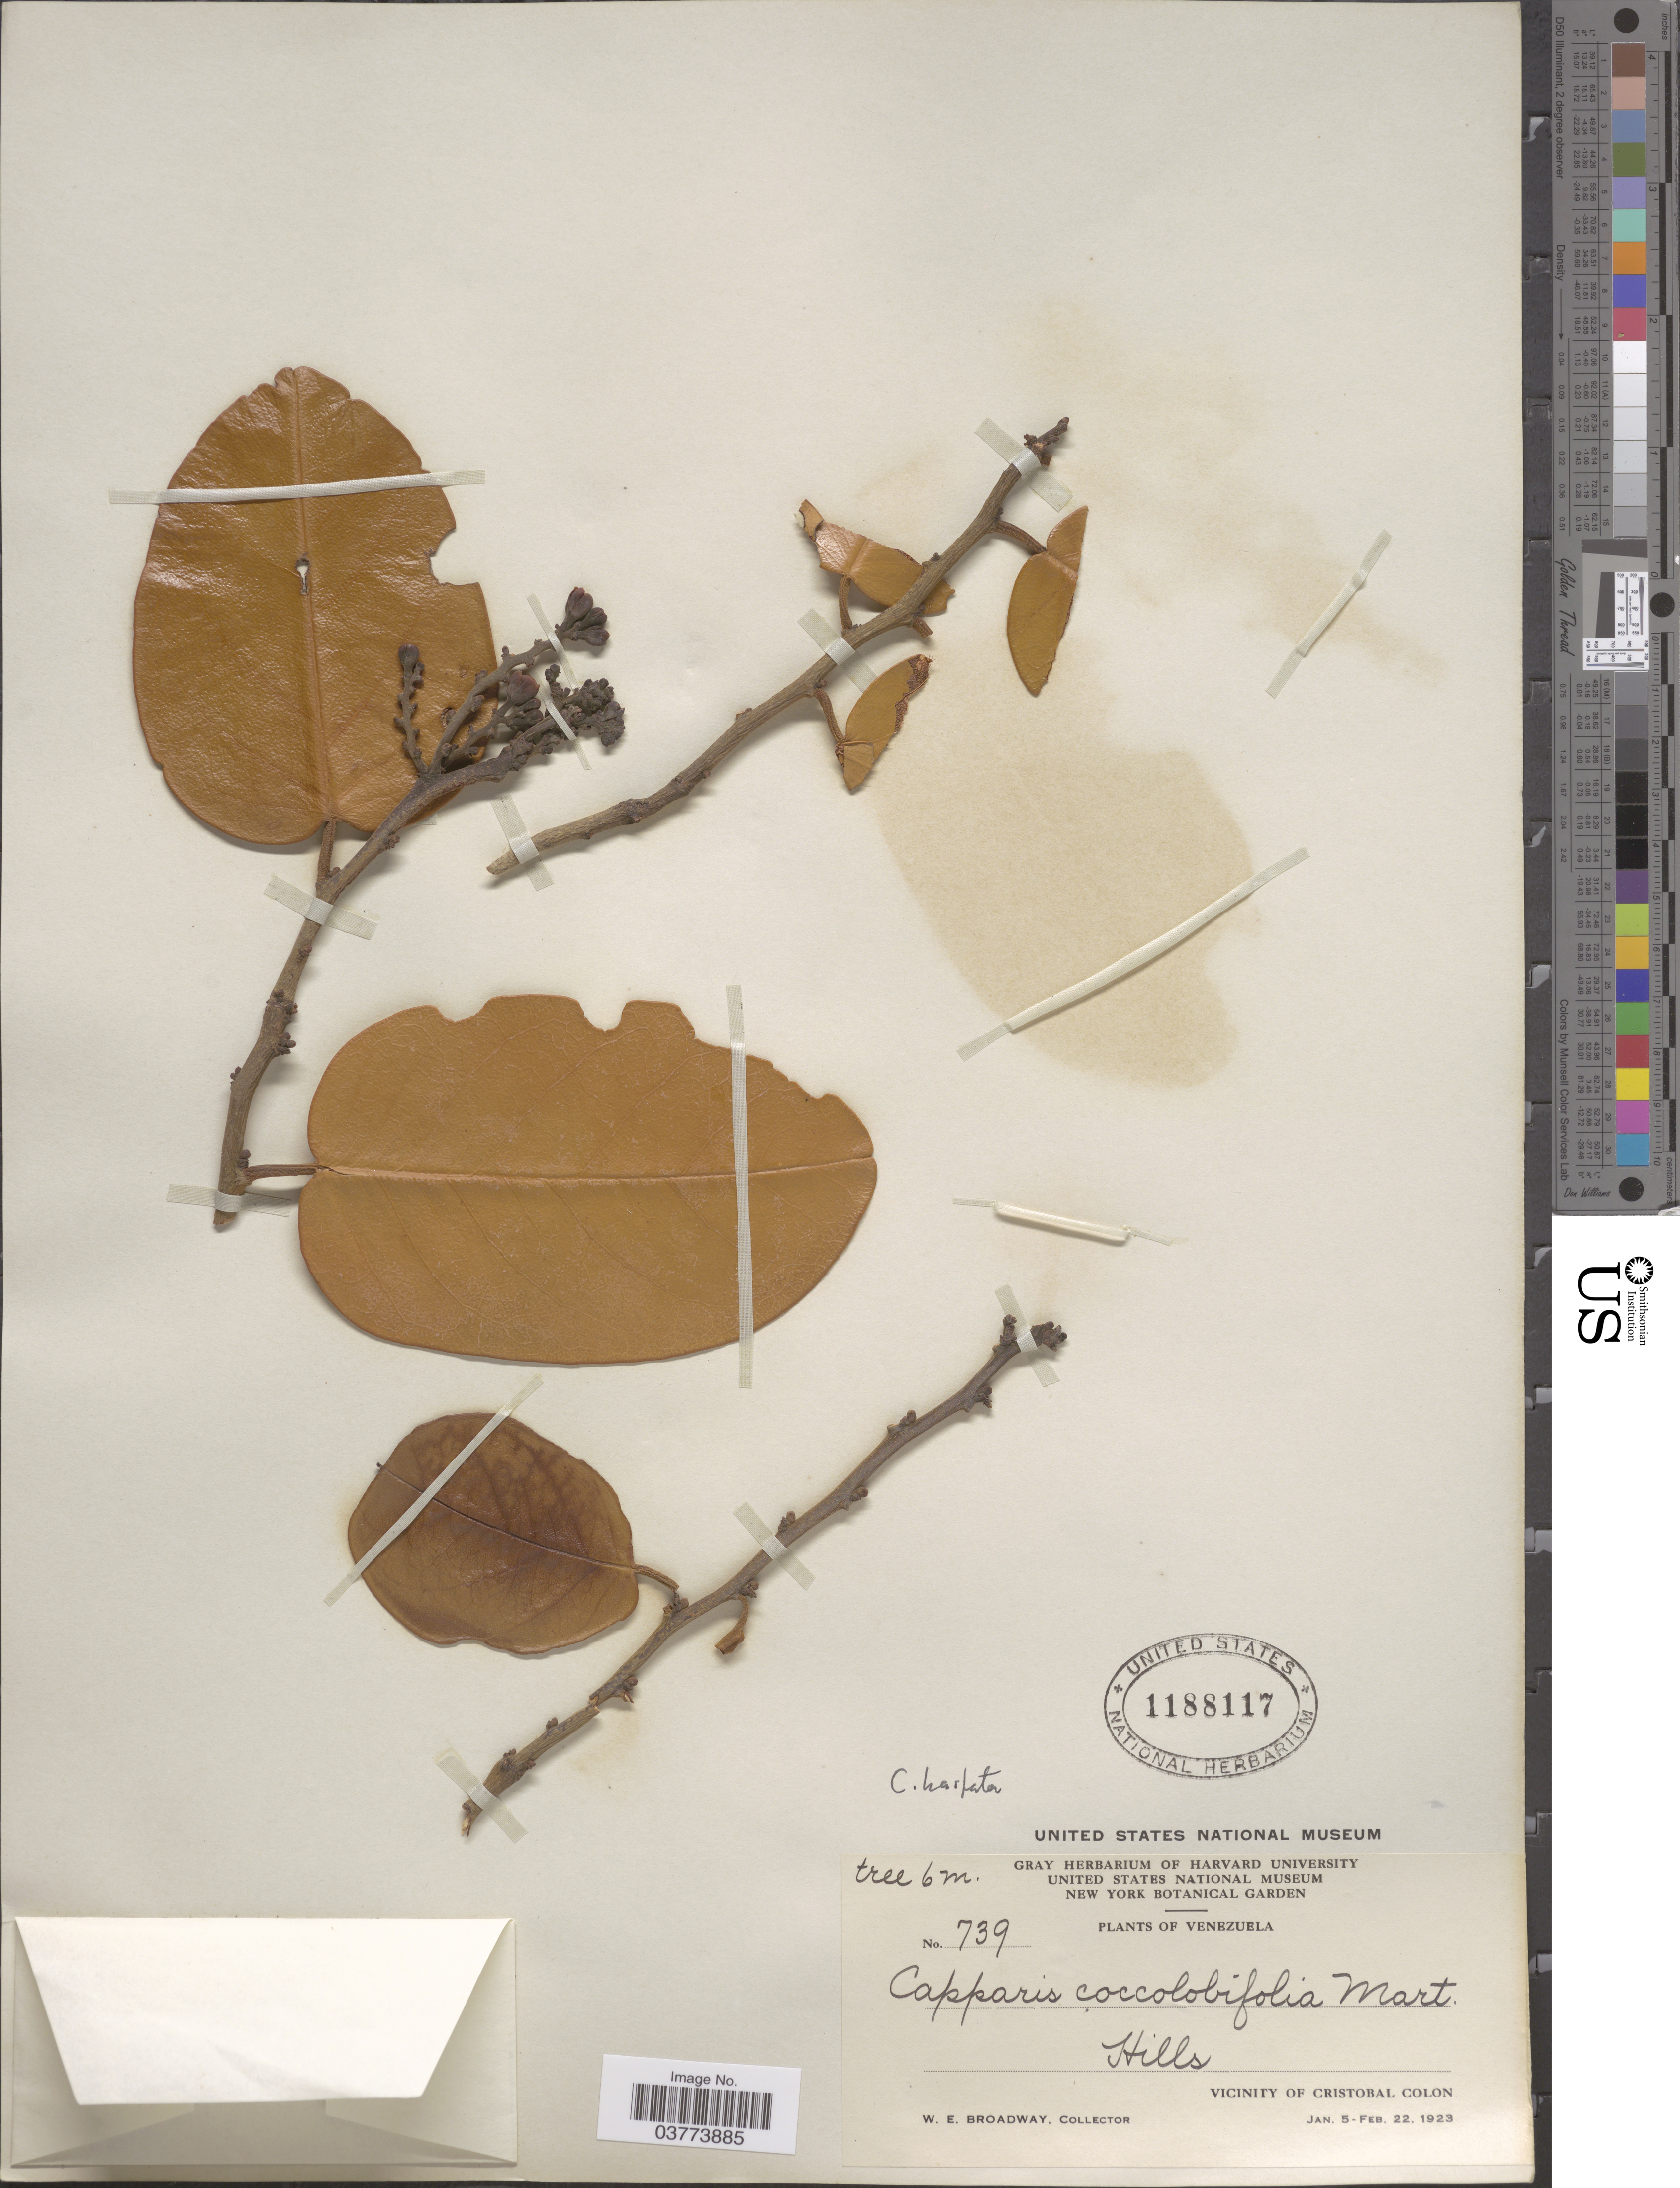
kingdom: Plantae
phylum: Tracheophyta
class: Magnoliopsida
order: Brassicales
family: Capparaceae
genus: Cynophalla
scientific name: Cynophalla hastata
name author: (Jacq.) J. Presl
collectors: W. E. Broadway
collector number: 739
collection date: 1923-01-05/1923-02-22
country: Venezuela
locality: Hills. Vicinity of Cristobal Colon.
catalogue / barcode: US 1188117